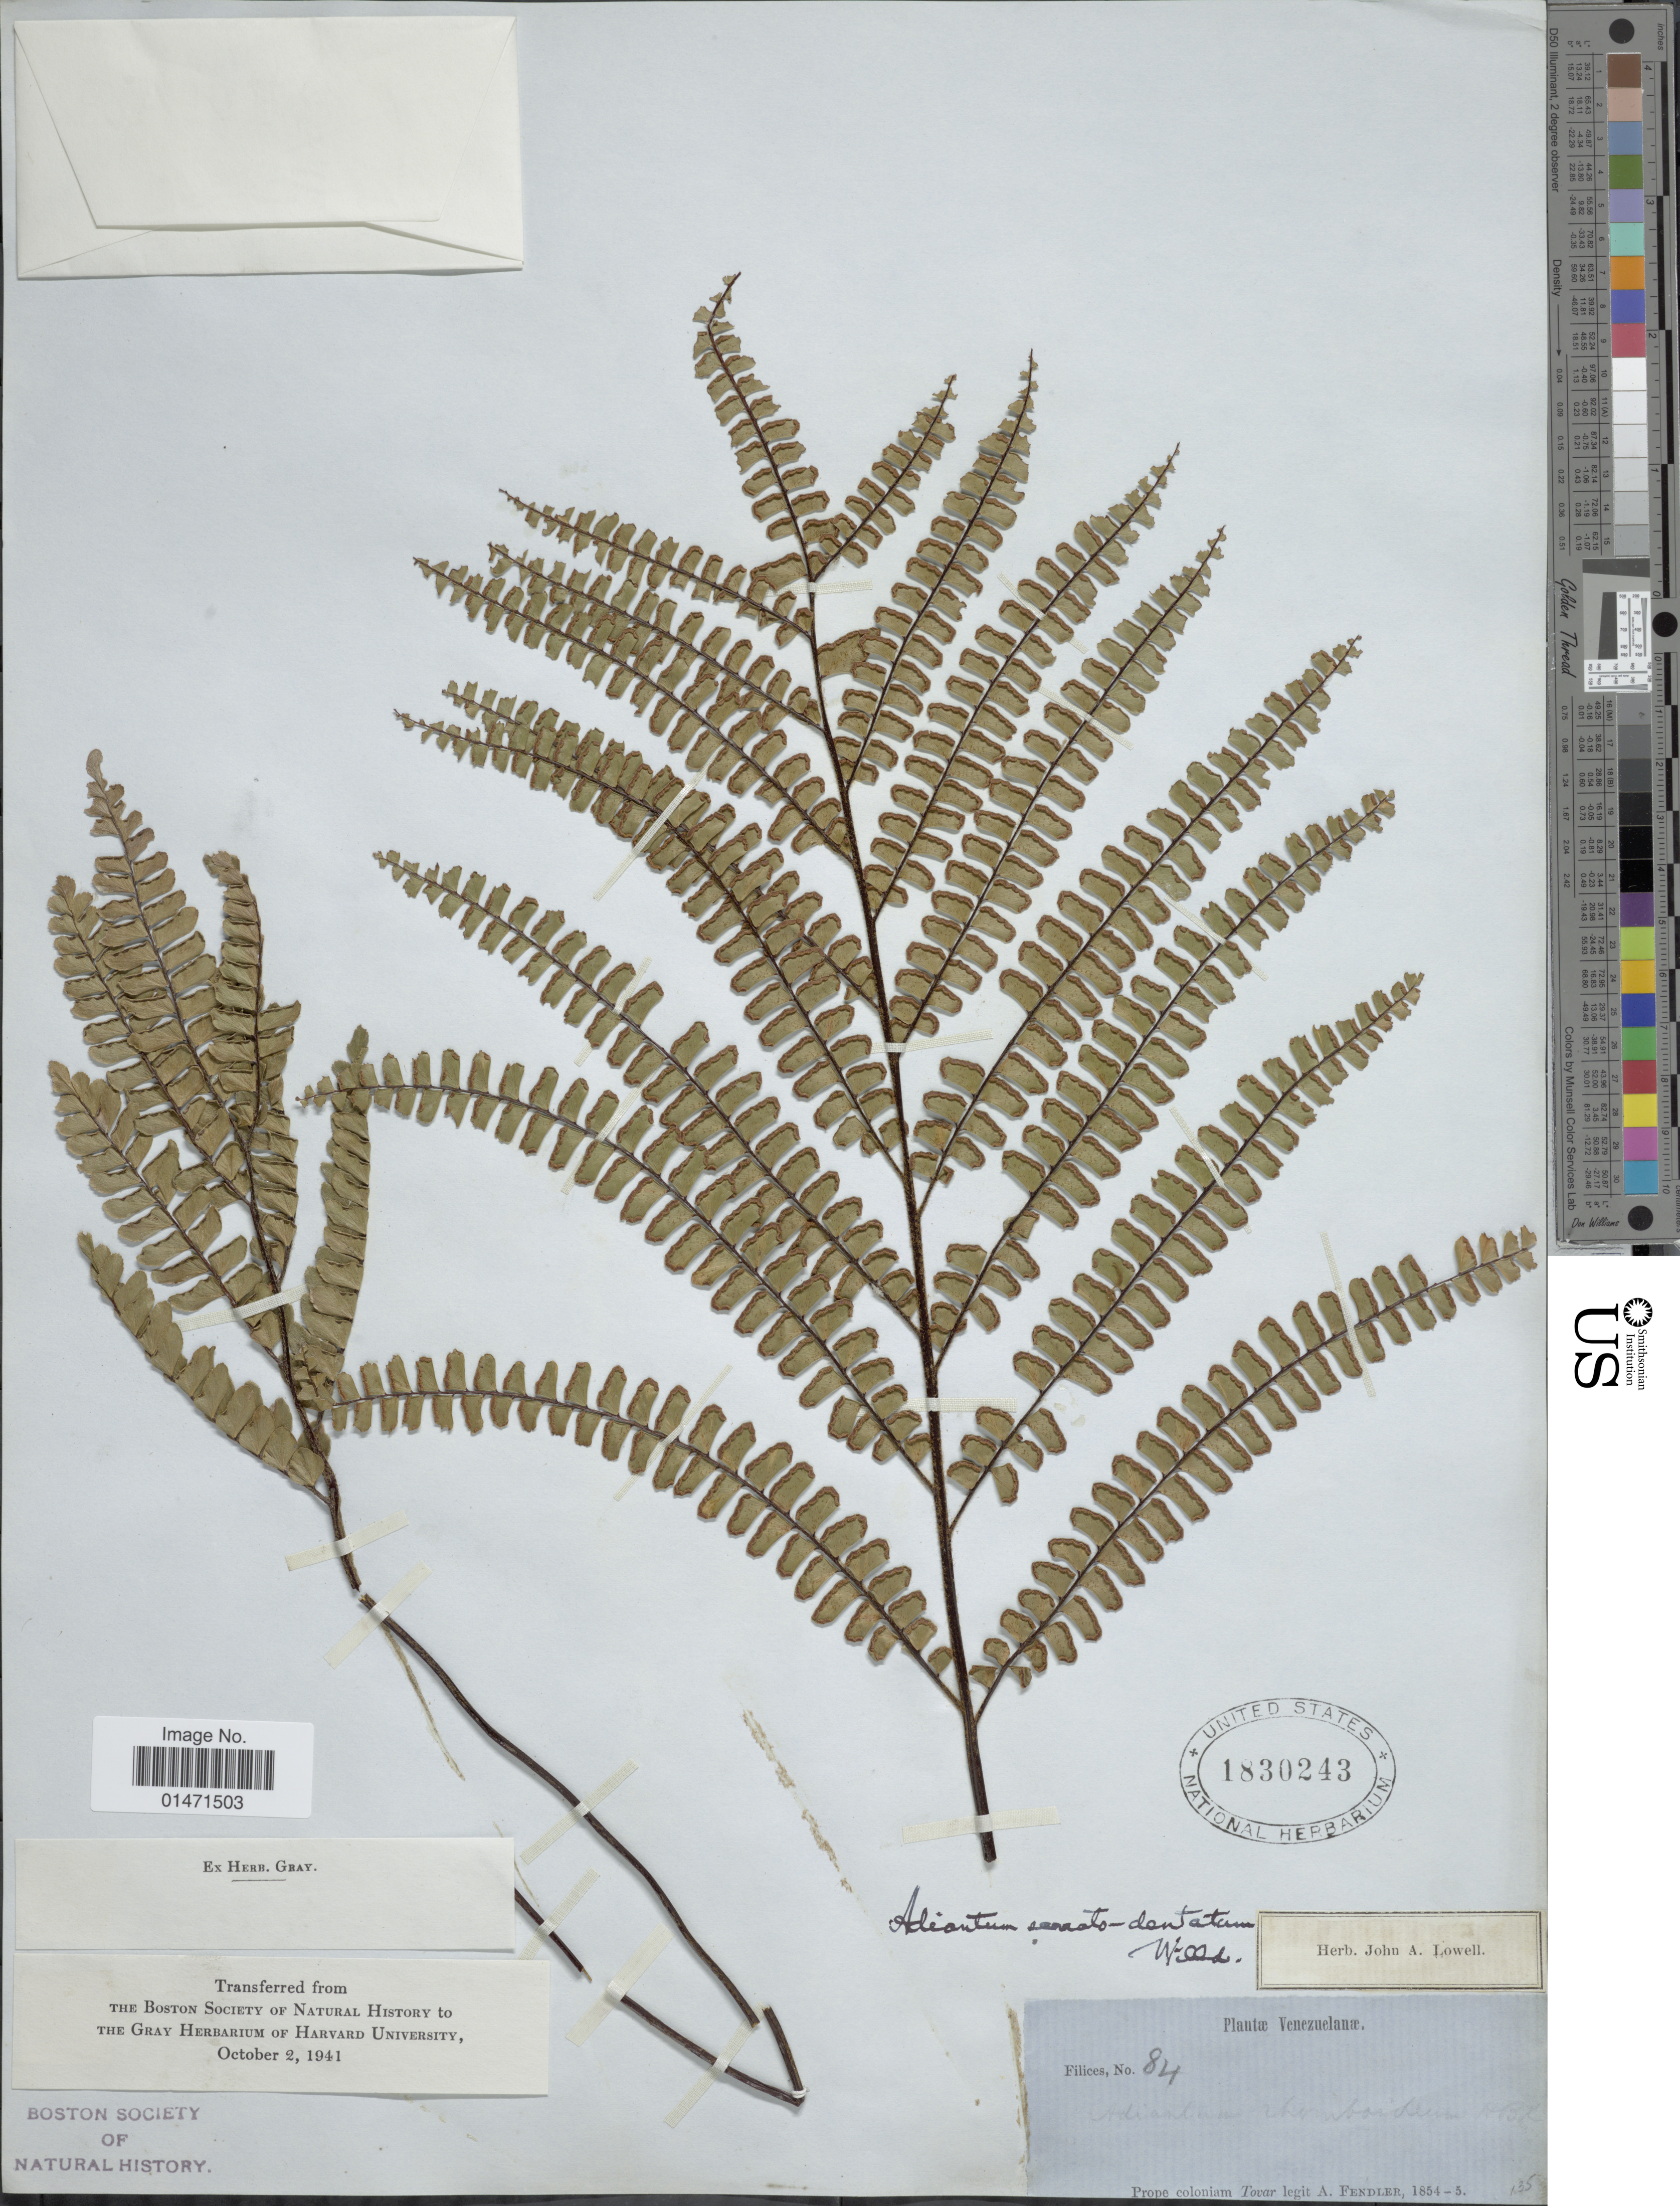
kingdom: Plantae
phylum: Tracheophyta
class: Polypodiopsida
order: Polypodiales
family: Pteridaceae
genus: Adiantum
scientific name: Adiantum serratodentatum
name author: Humb. & Bonpl. ex Willd.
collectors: A. Fendler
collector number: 84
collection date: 1854/1855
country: Venezuela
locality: Prope coloniam Tovar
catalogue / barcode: US 1830243